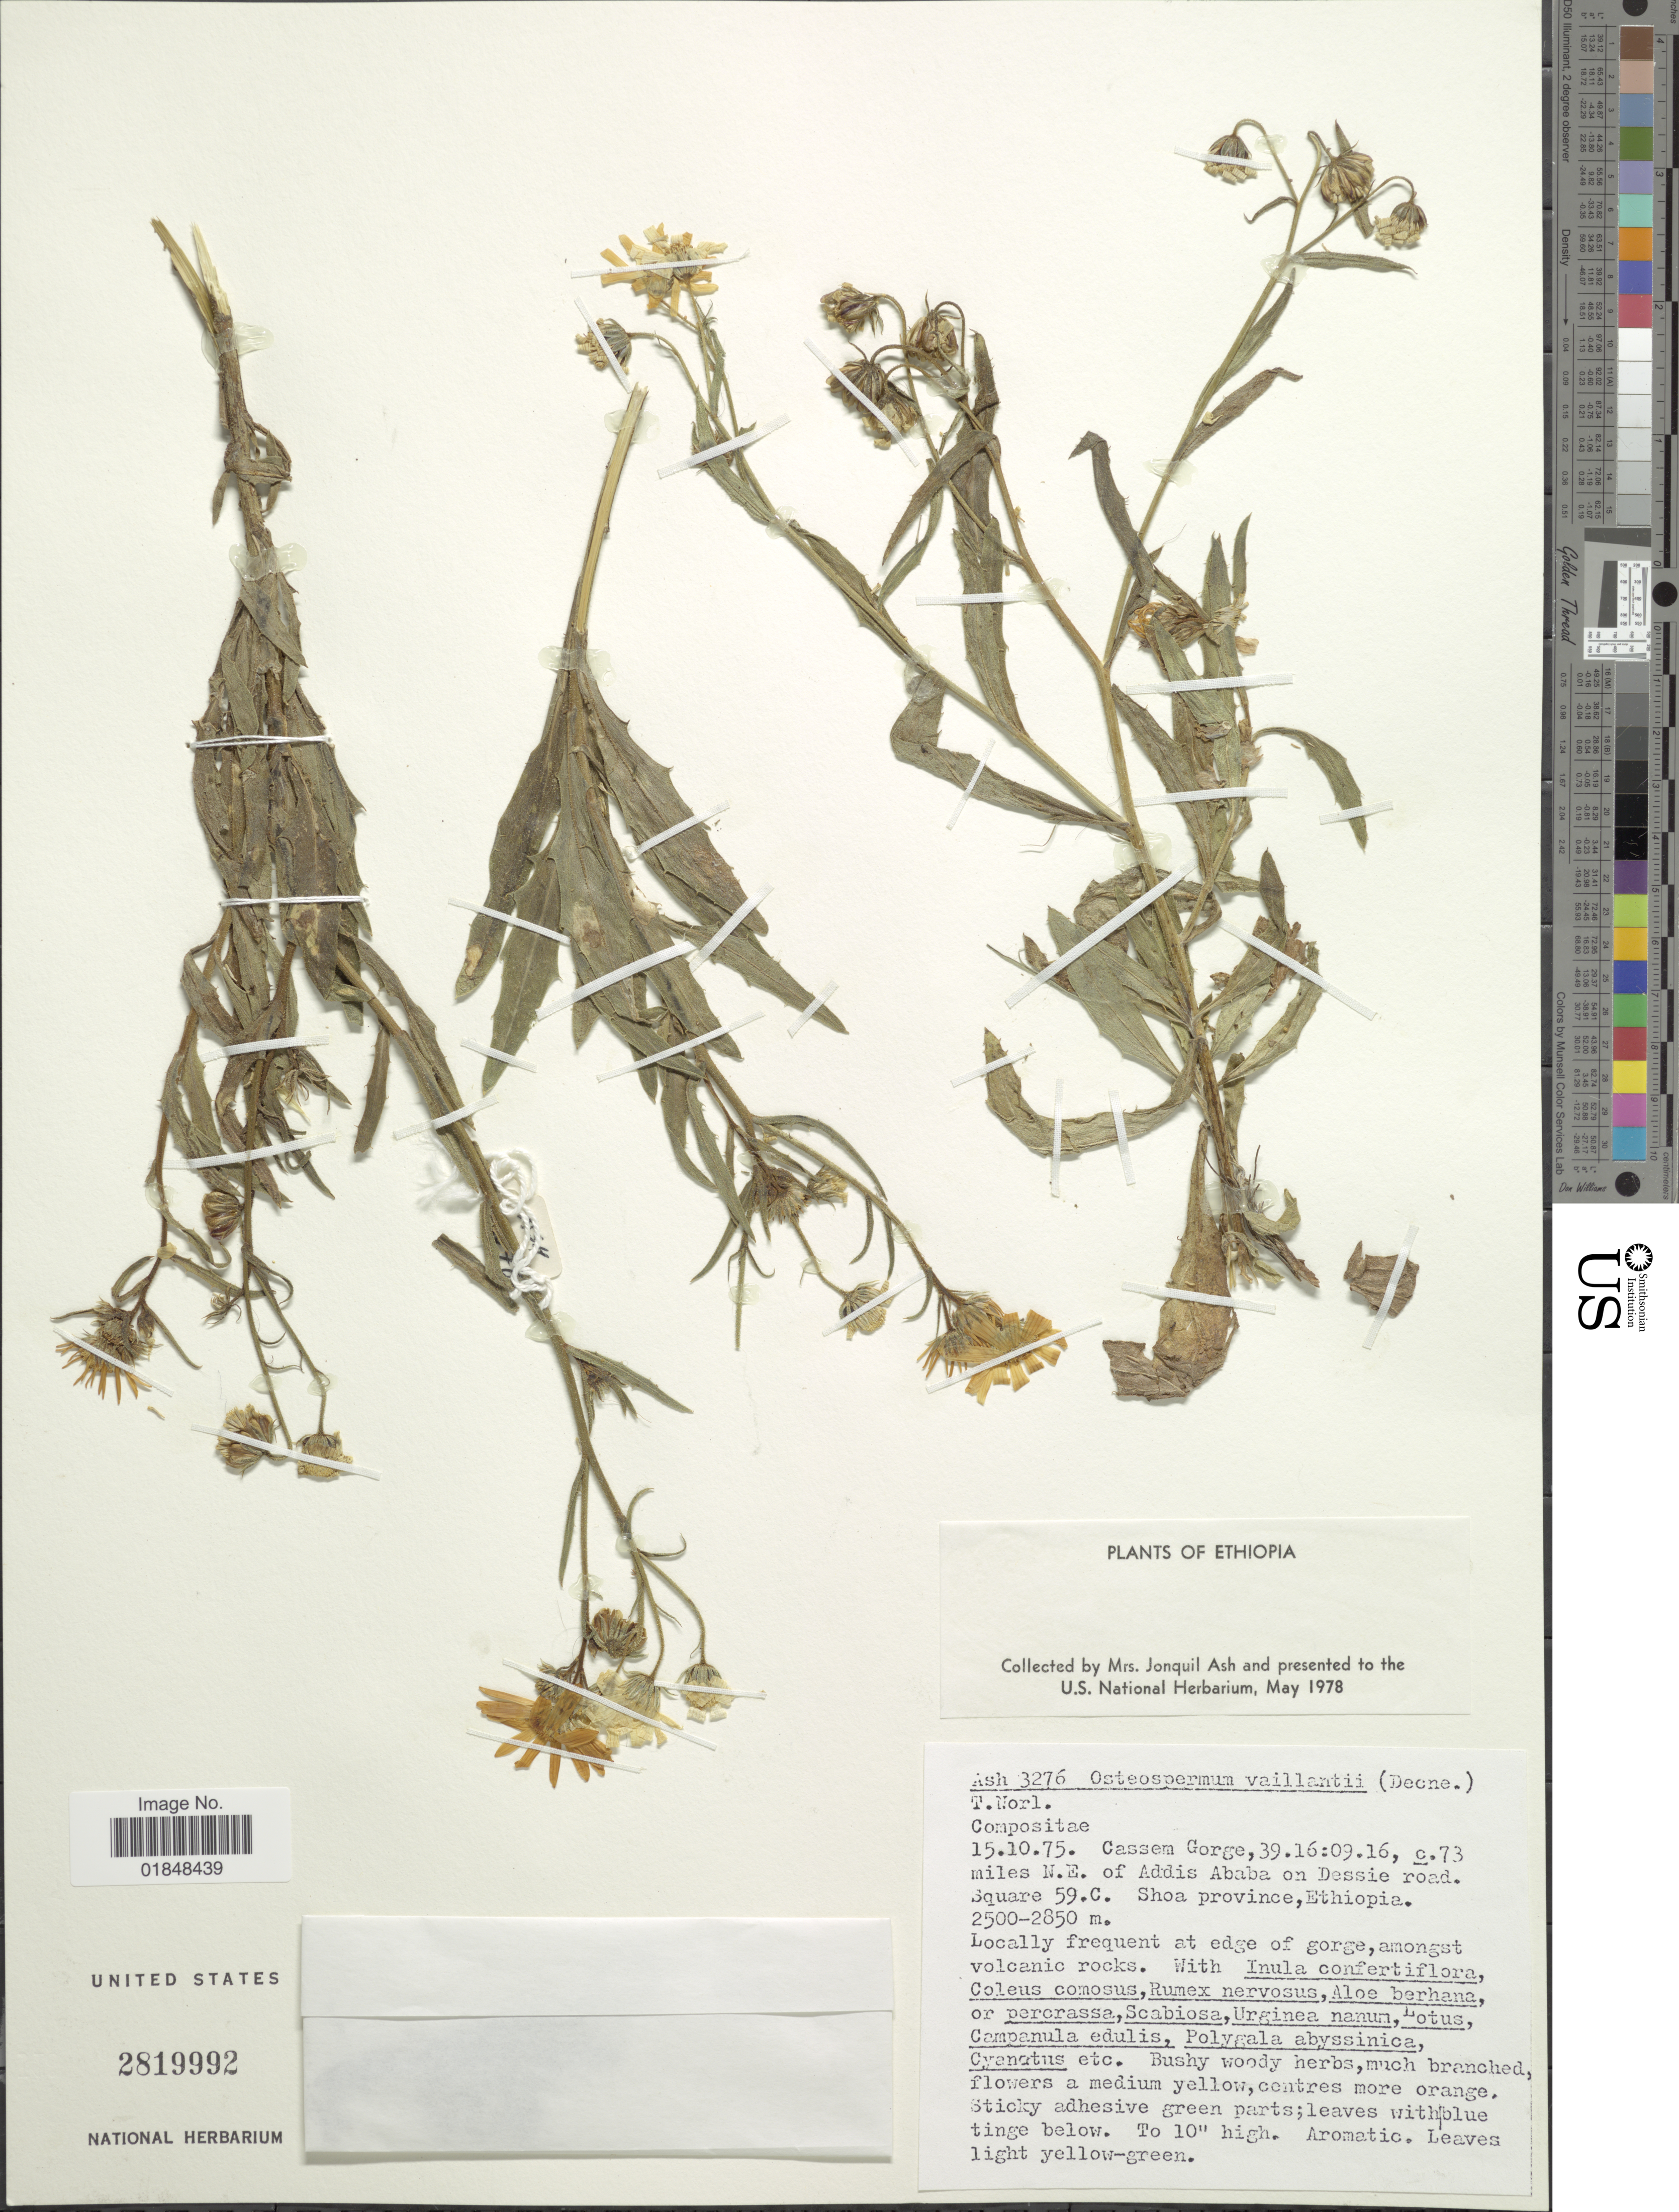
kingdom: Plantae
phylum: Tracheophyta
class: Magnoliopsida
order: Asterales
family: Asteraceae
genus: Osteospermum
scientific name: Osteospermum vailantii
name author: (Decne.) Norl.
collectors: J. Ash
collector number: Ash 3276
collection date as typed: Transcribed d/m/y: 15/10/75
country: Ethiopia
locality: Cassem Gorge, c. 73 miles N.E. of Addis Ababa on Dessie road Square 59.C Shoa Province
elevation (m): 2500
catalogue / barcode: US 2819992